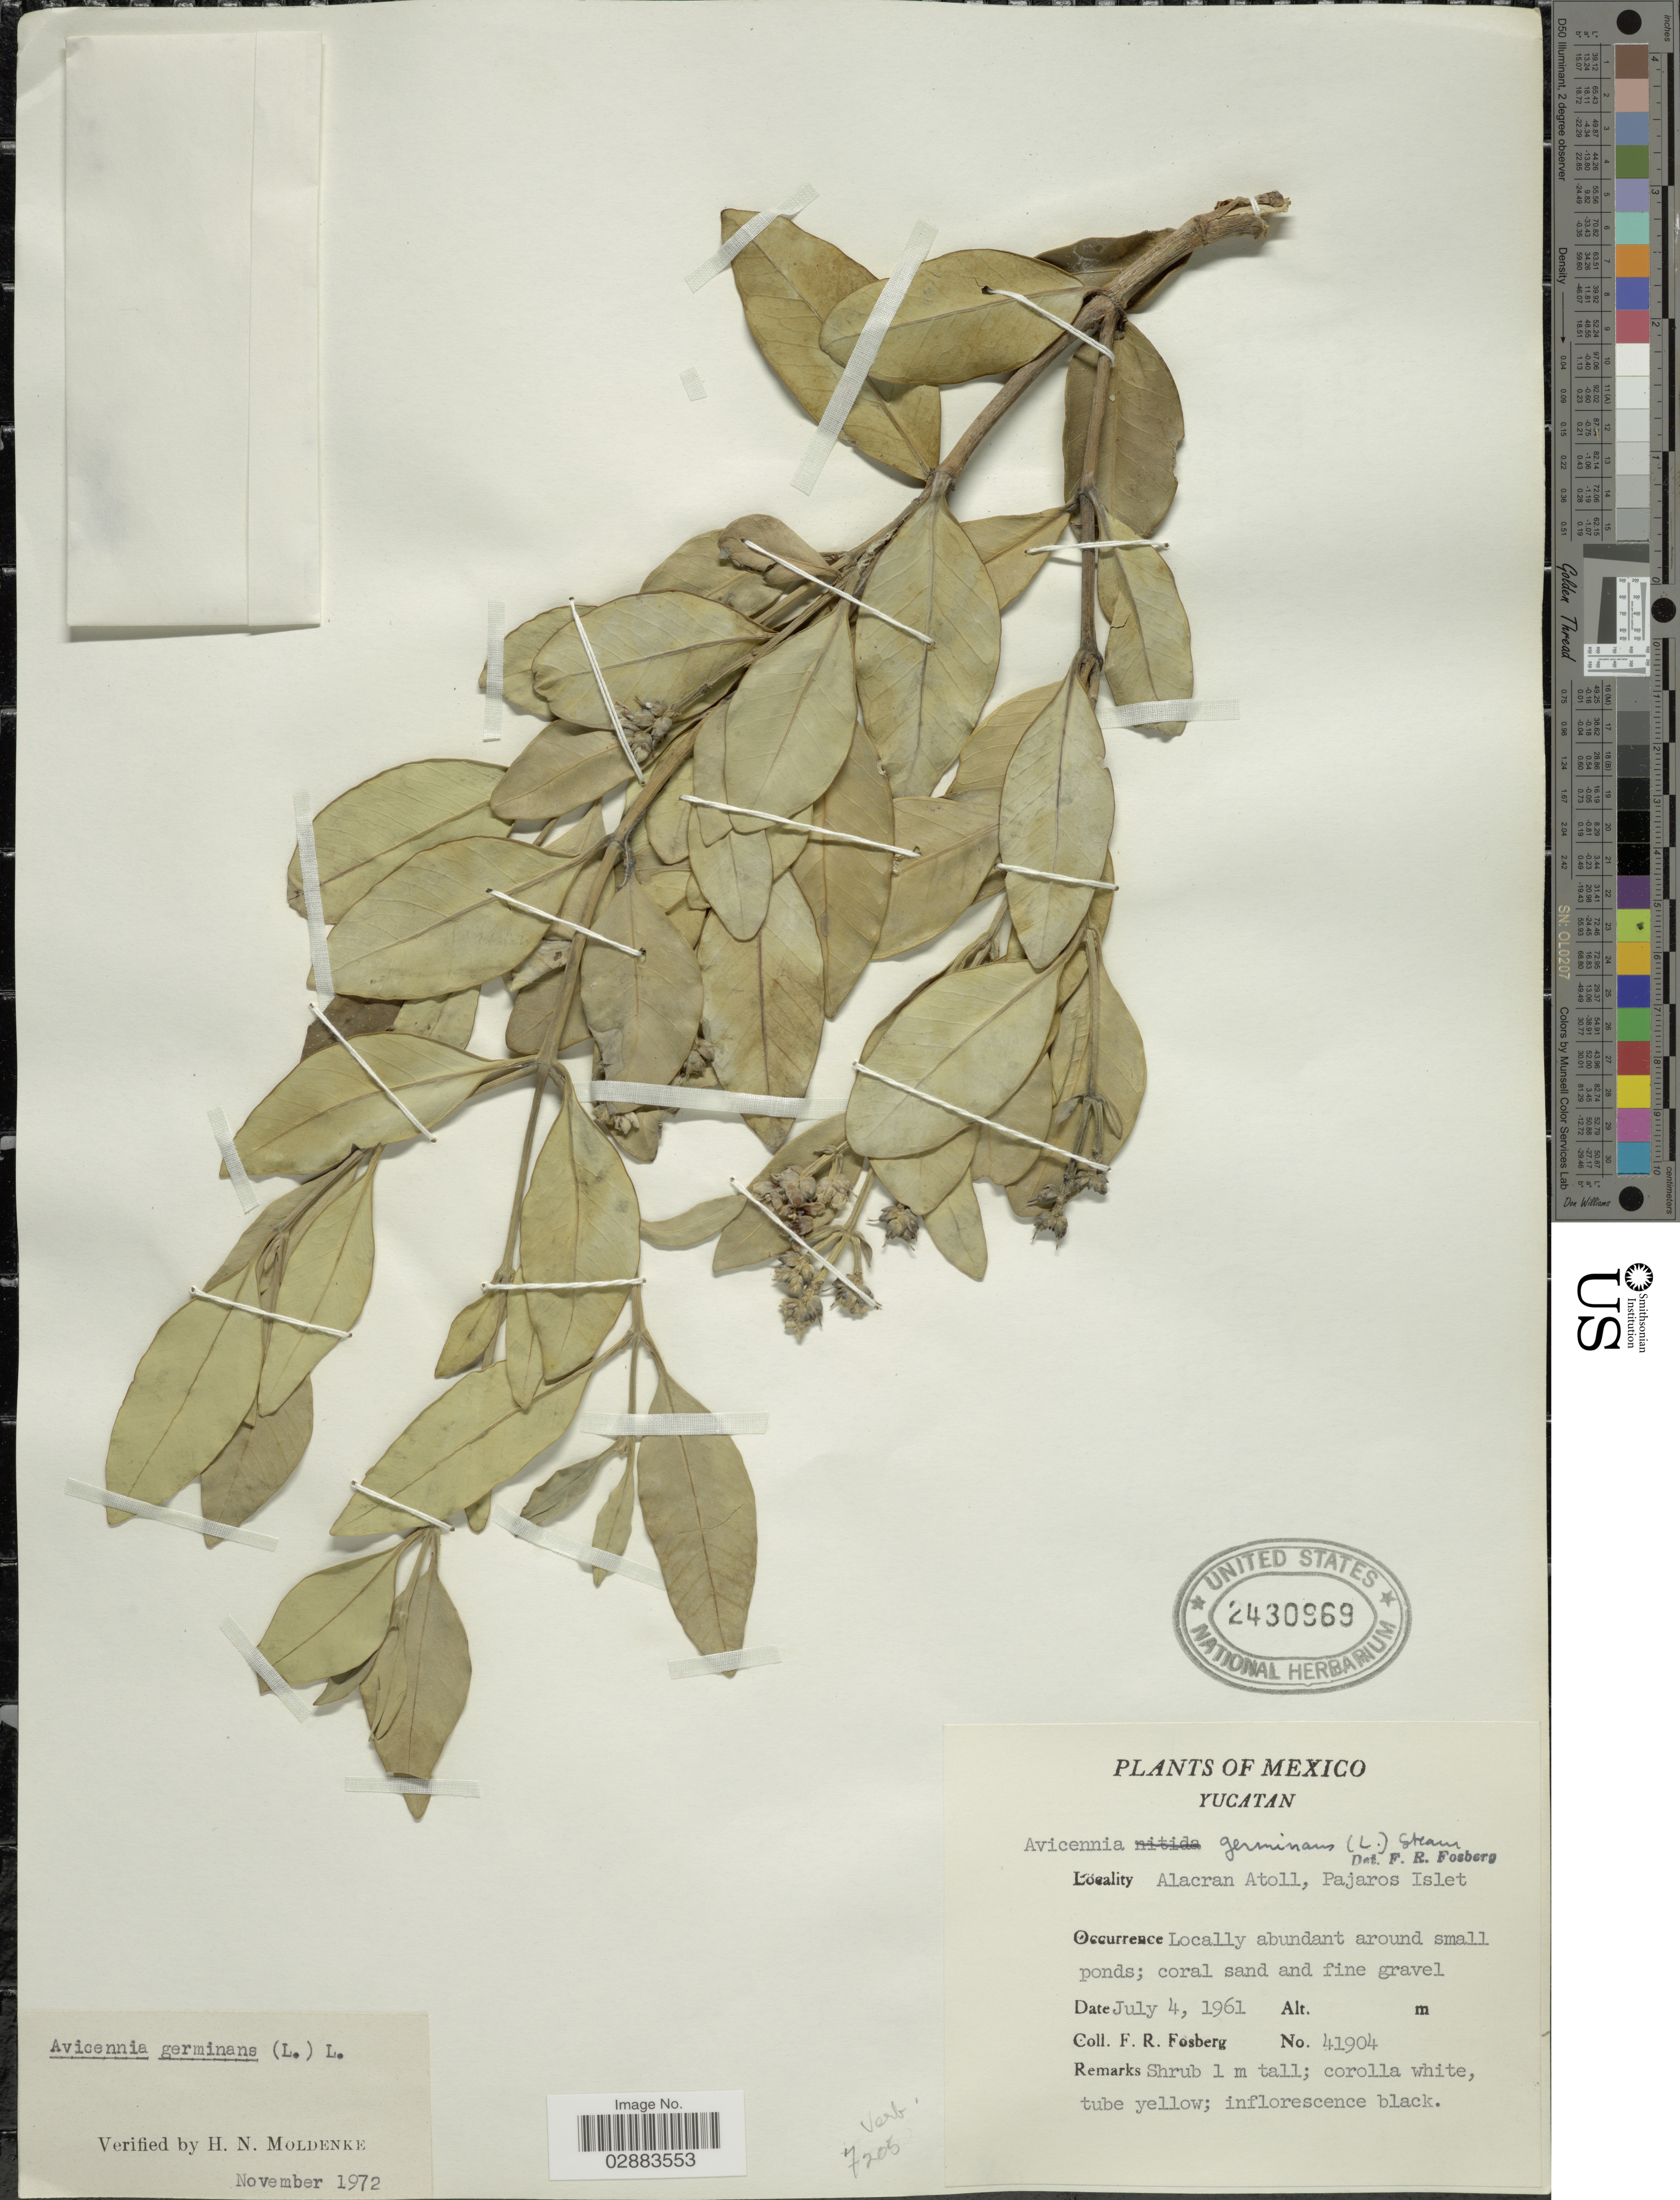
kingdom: Plantae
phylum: Tracheophyta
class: Magnoliopsida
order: Lamiales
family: Acanthaceae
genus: Avicennia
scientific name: Avicennia germinans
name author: (L.) L.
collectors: F. R. Fosberg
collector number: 41904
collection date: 1961-07-04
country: Mexico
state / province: Yucatán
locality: Alacran Atoll, Pajaros Islet.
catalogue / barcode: US 2430969